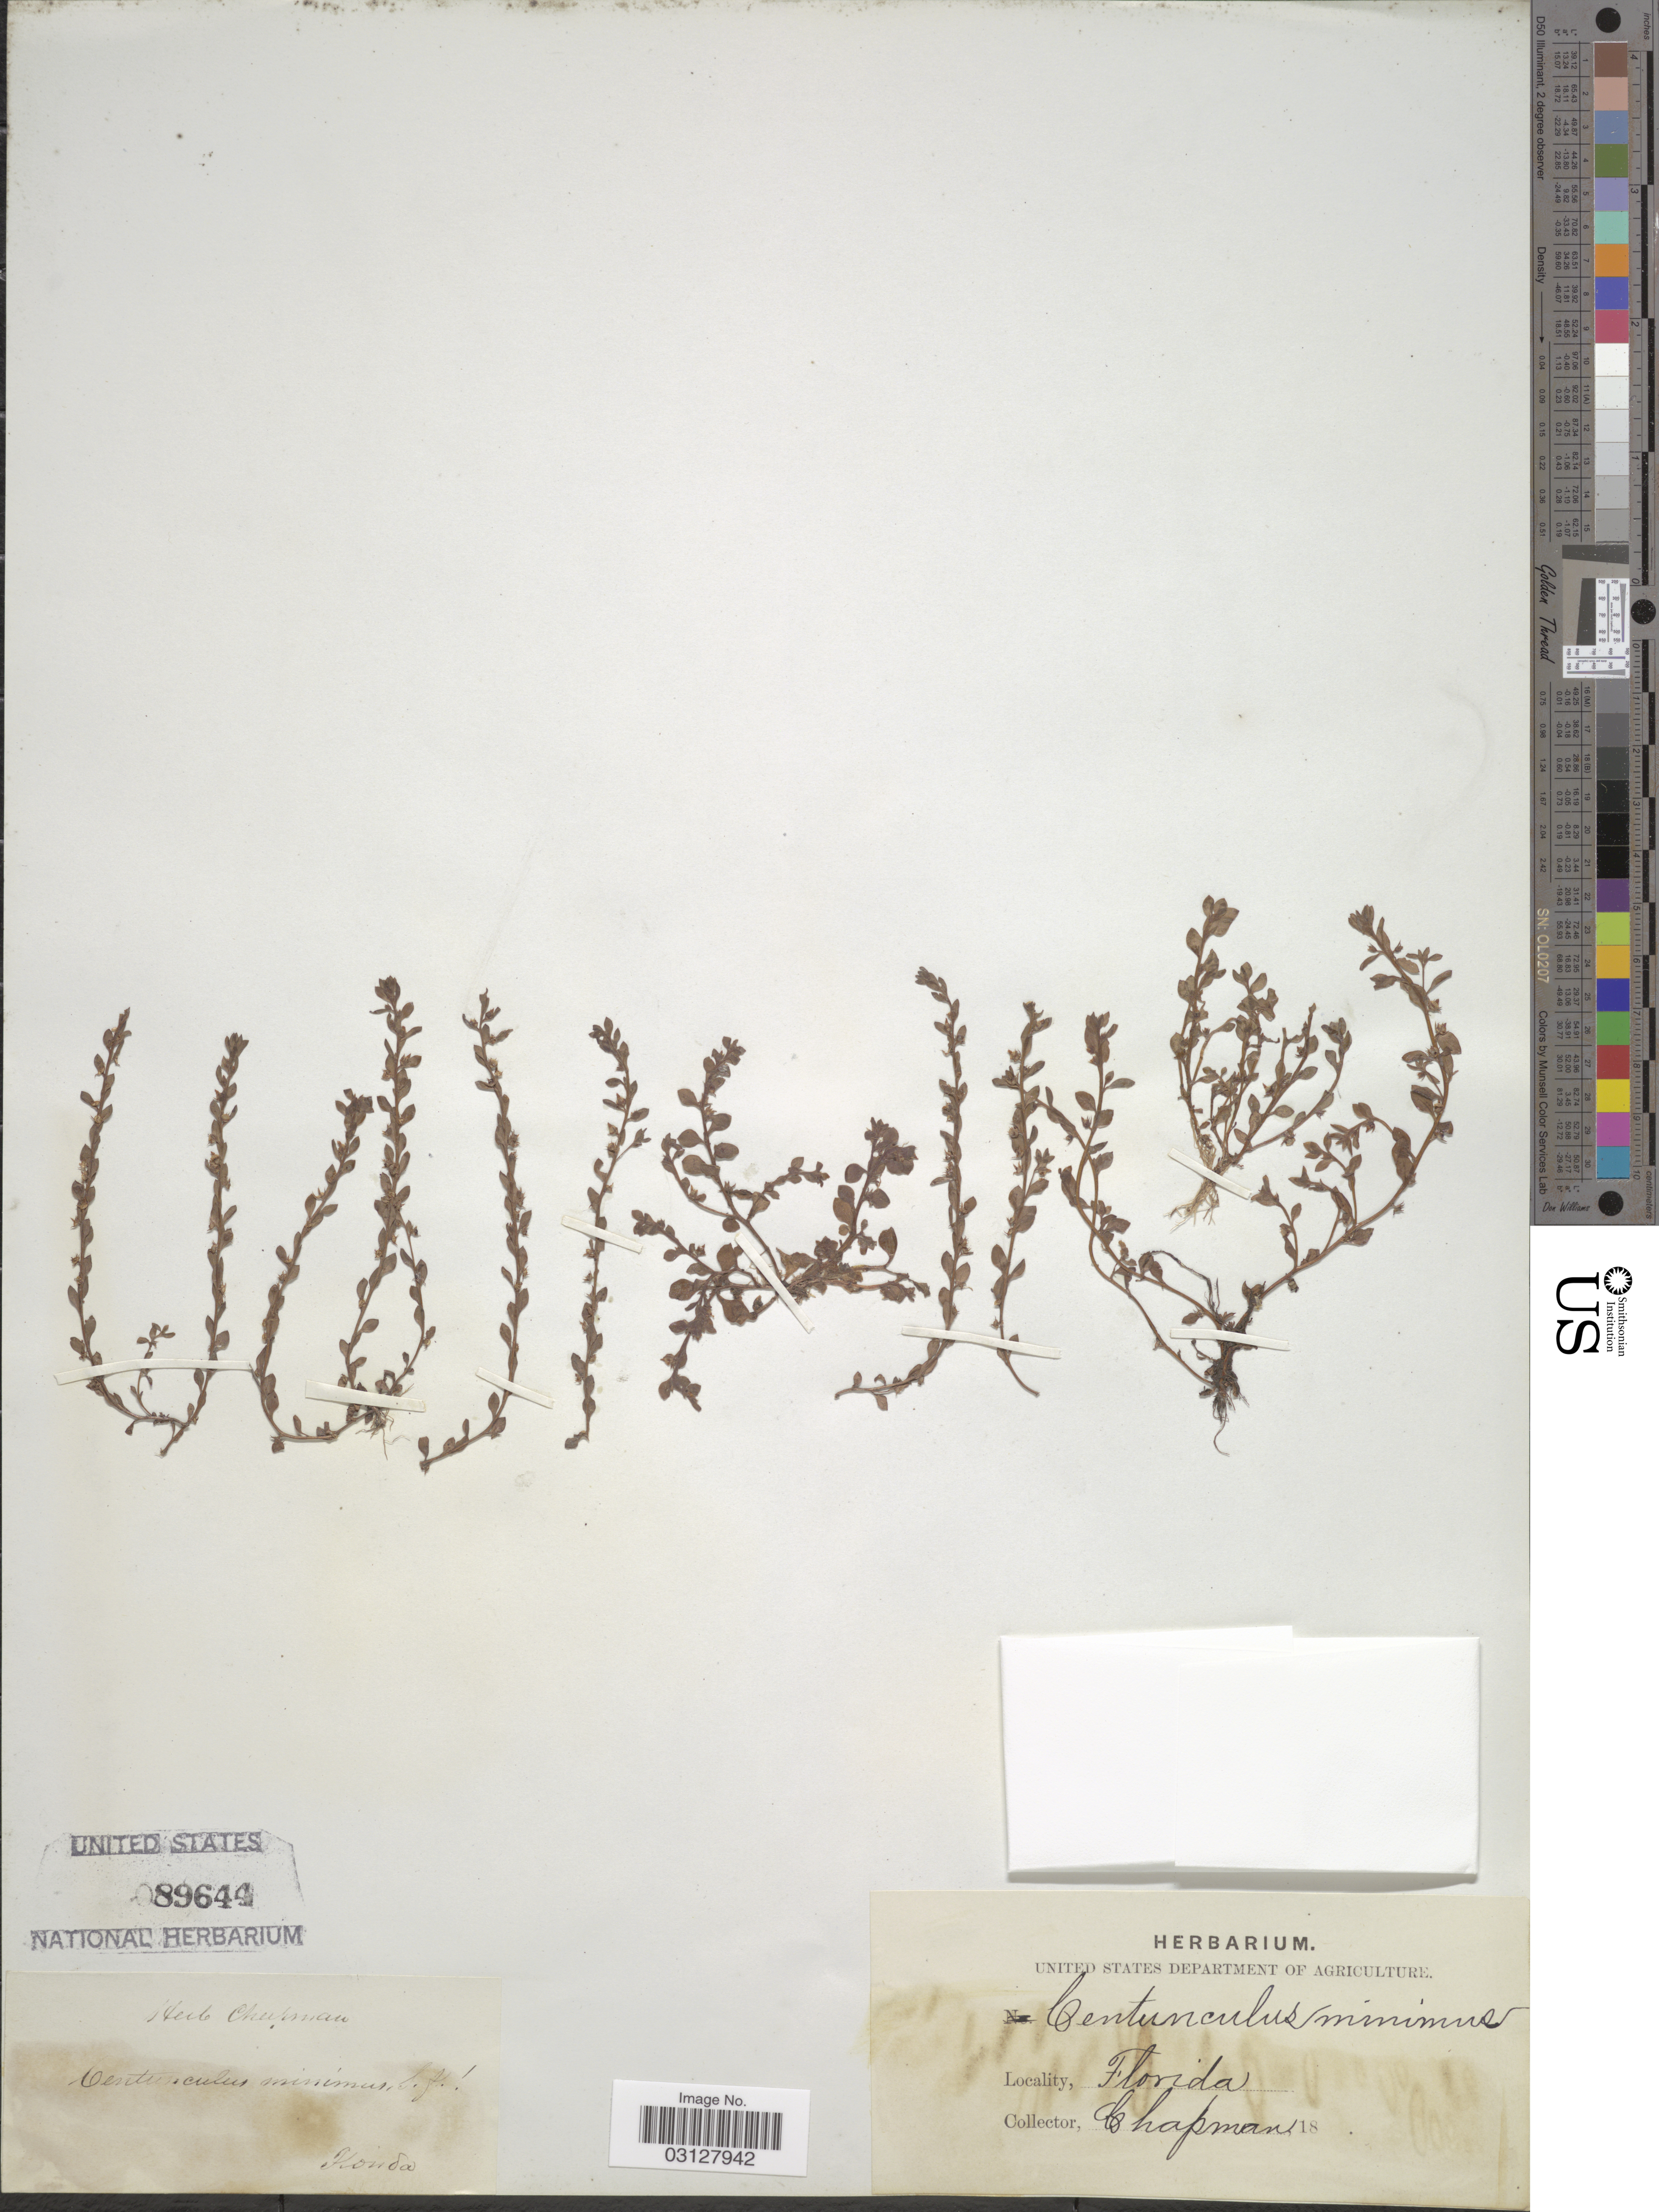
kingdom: Plantae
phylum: Tracheophyta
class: Magnoliopsida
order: Ericales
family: Primulaceae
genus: Centunculus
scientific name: Centunculus minimus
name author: L.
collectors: A. Chapman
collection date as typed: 18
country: United States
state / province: Florida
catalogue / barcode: US 89644